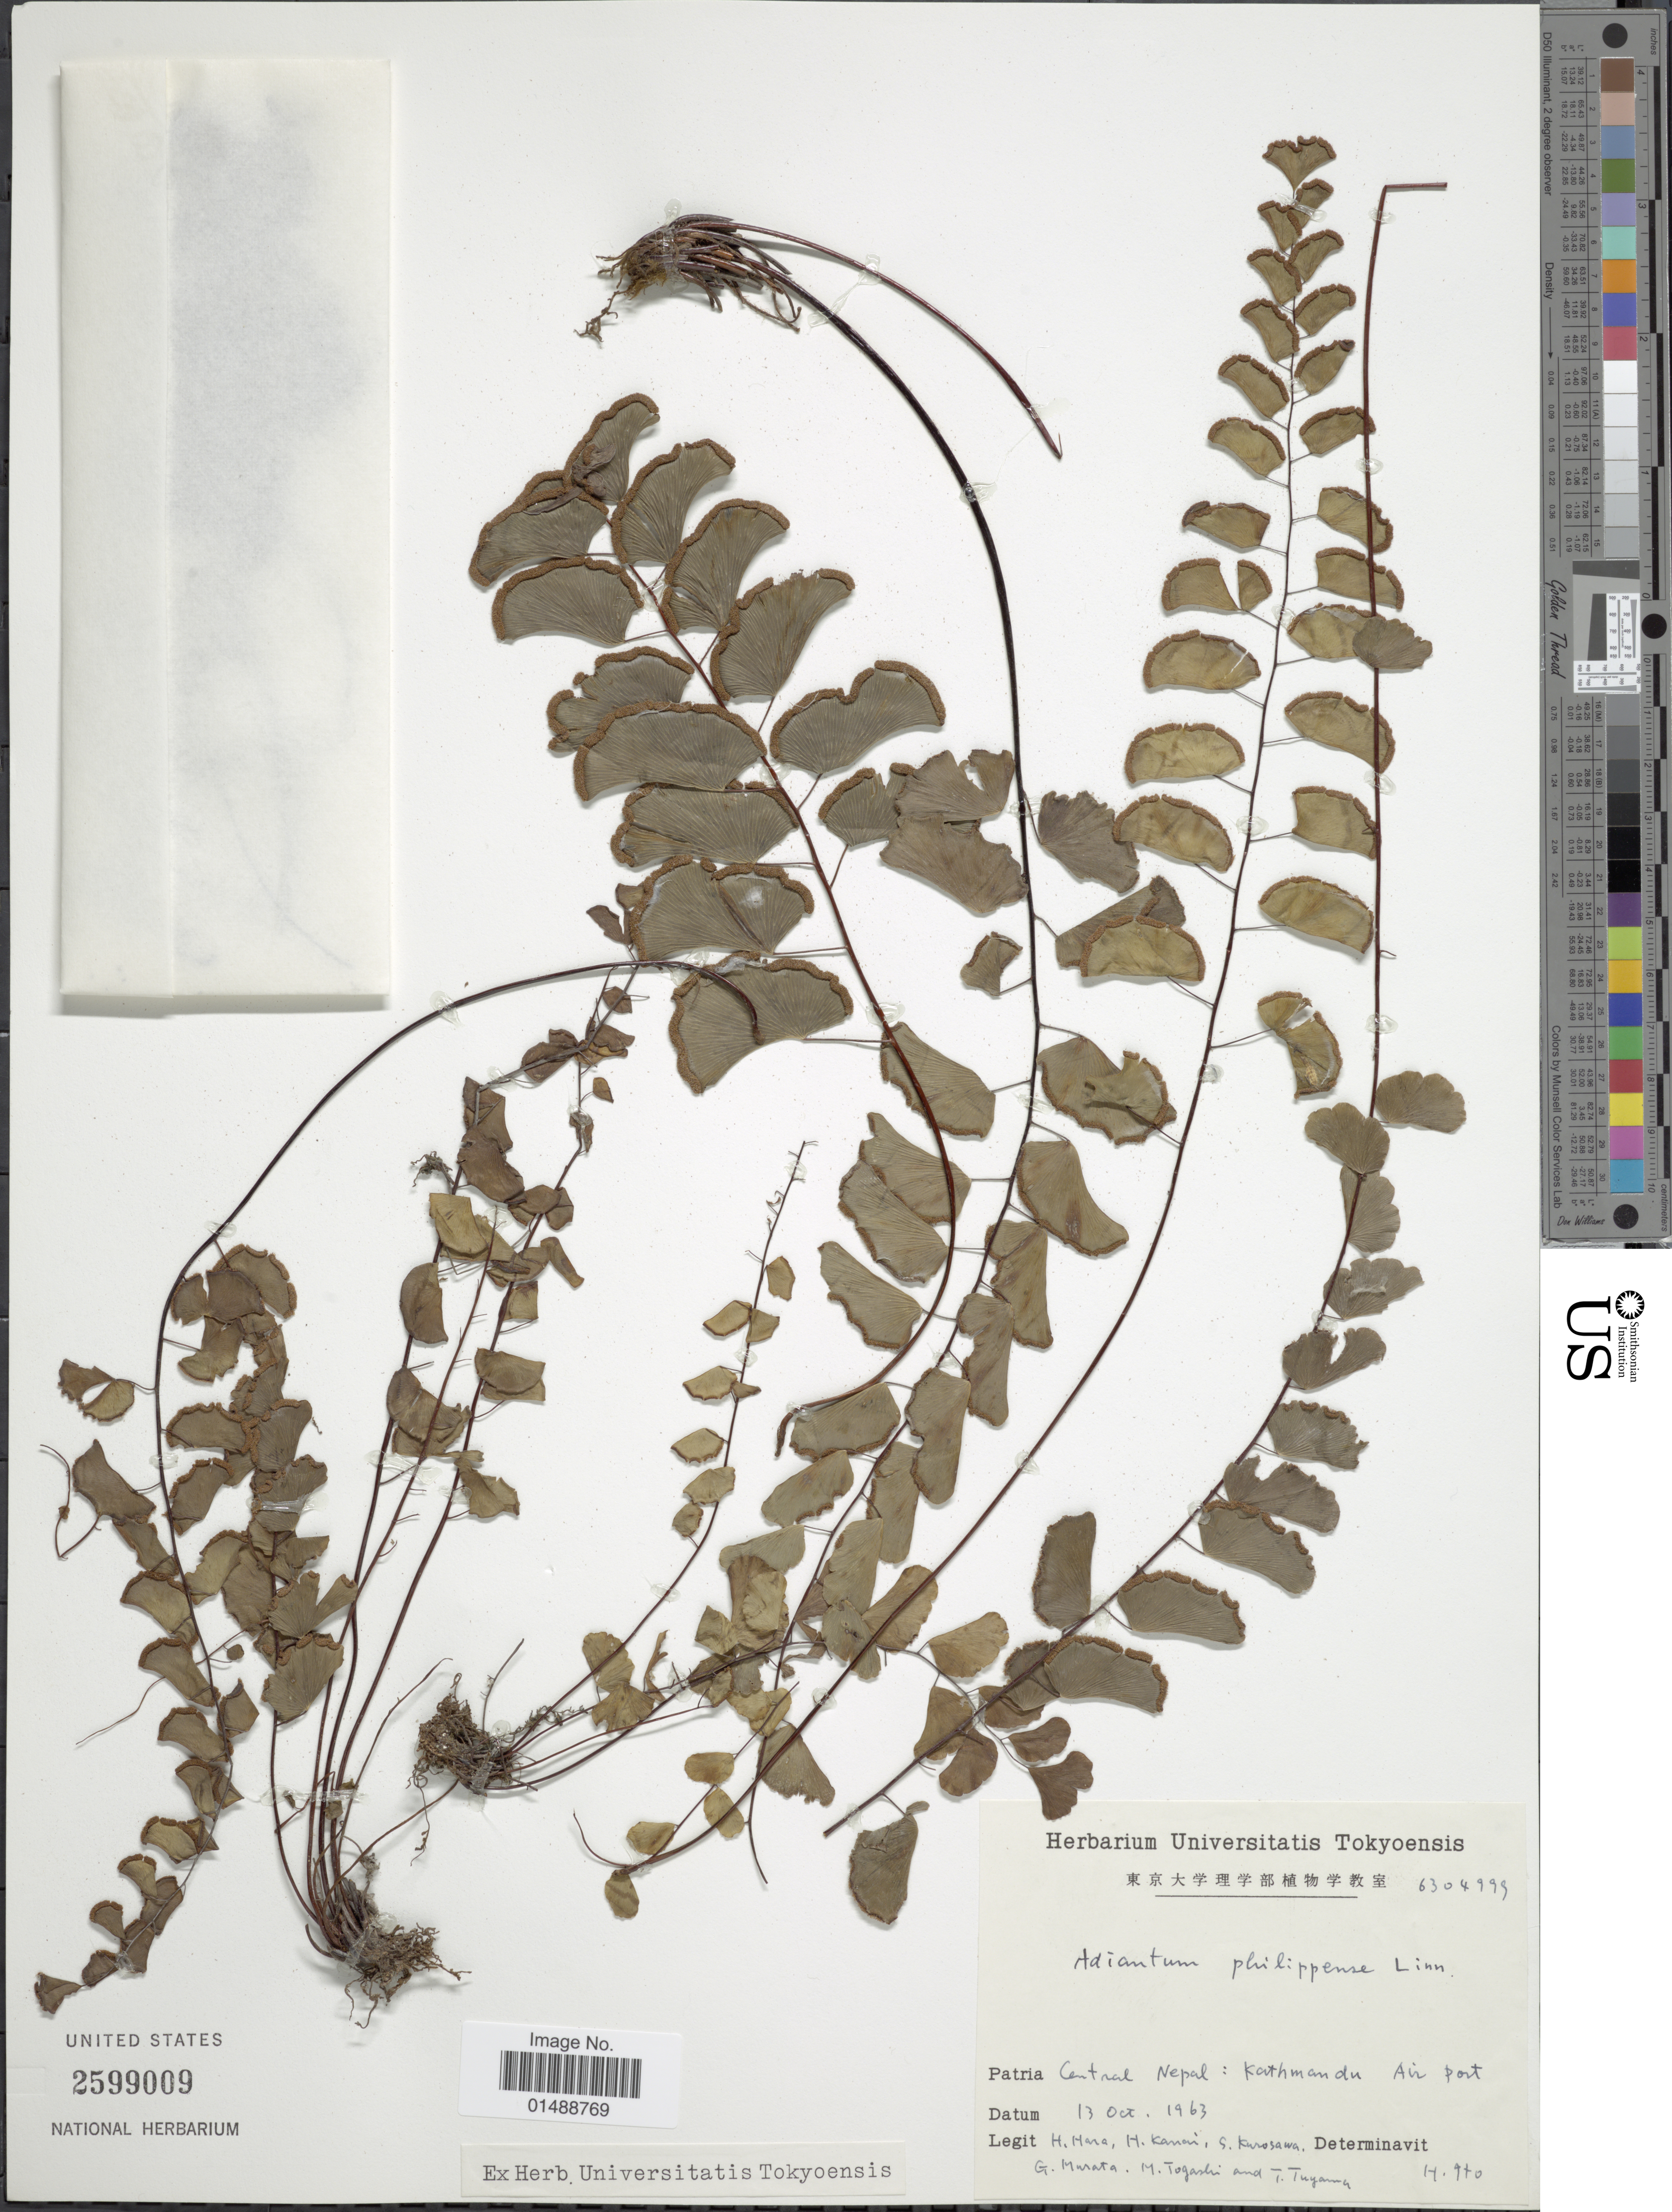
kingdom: Plantae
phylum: Tracheophyta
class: Polypodiopsida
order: Polypodiales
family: Pteridaceae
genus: Adiantum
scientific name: Adiantum philippense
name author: L.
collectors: H. Hara, H. Kanai, S. Kurosawa, G. Murata & et al.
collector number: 6304999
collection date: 1963-10-13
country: Nepal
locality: Central Nepal, Kathmandu airport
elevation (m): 4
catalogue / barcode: US 2599009